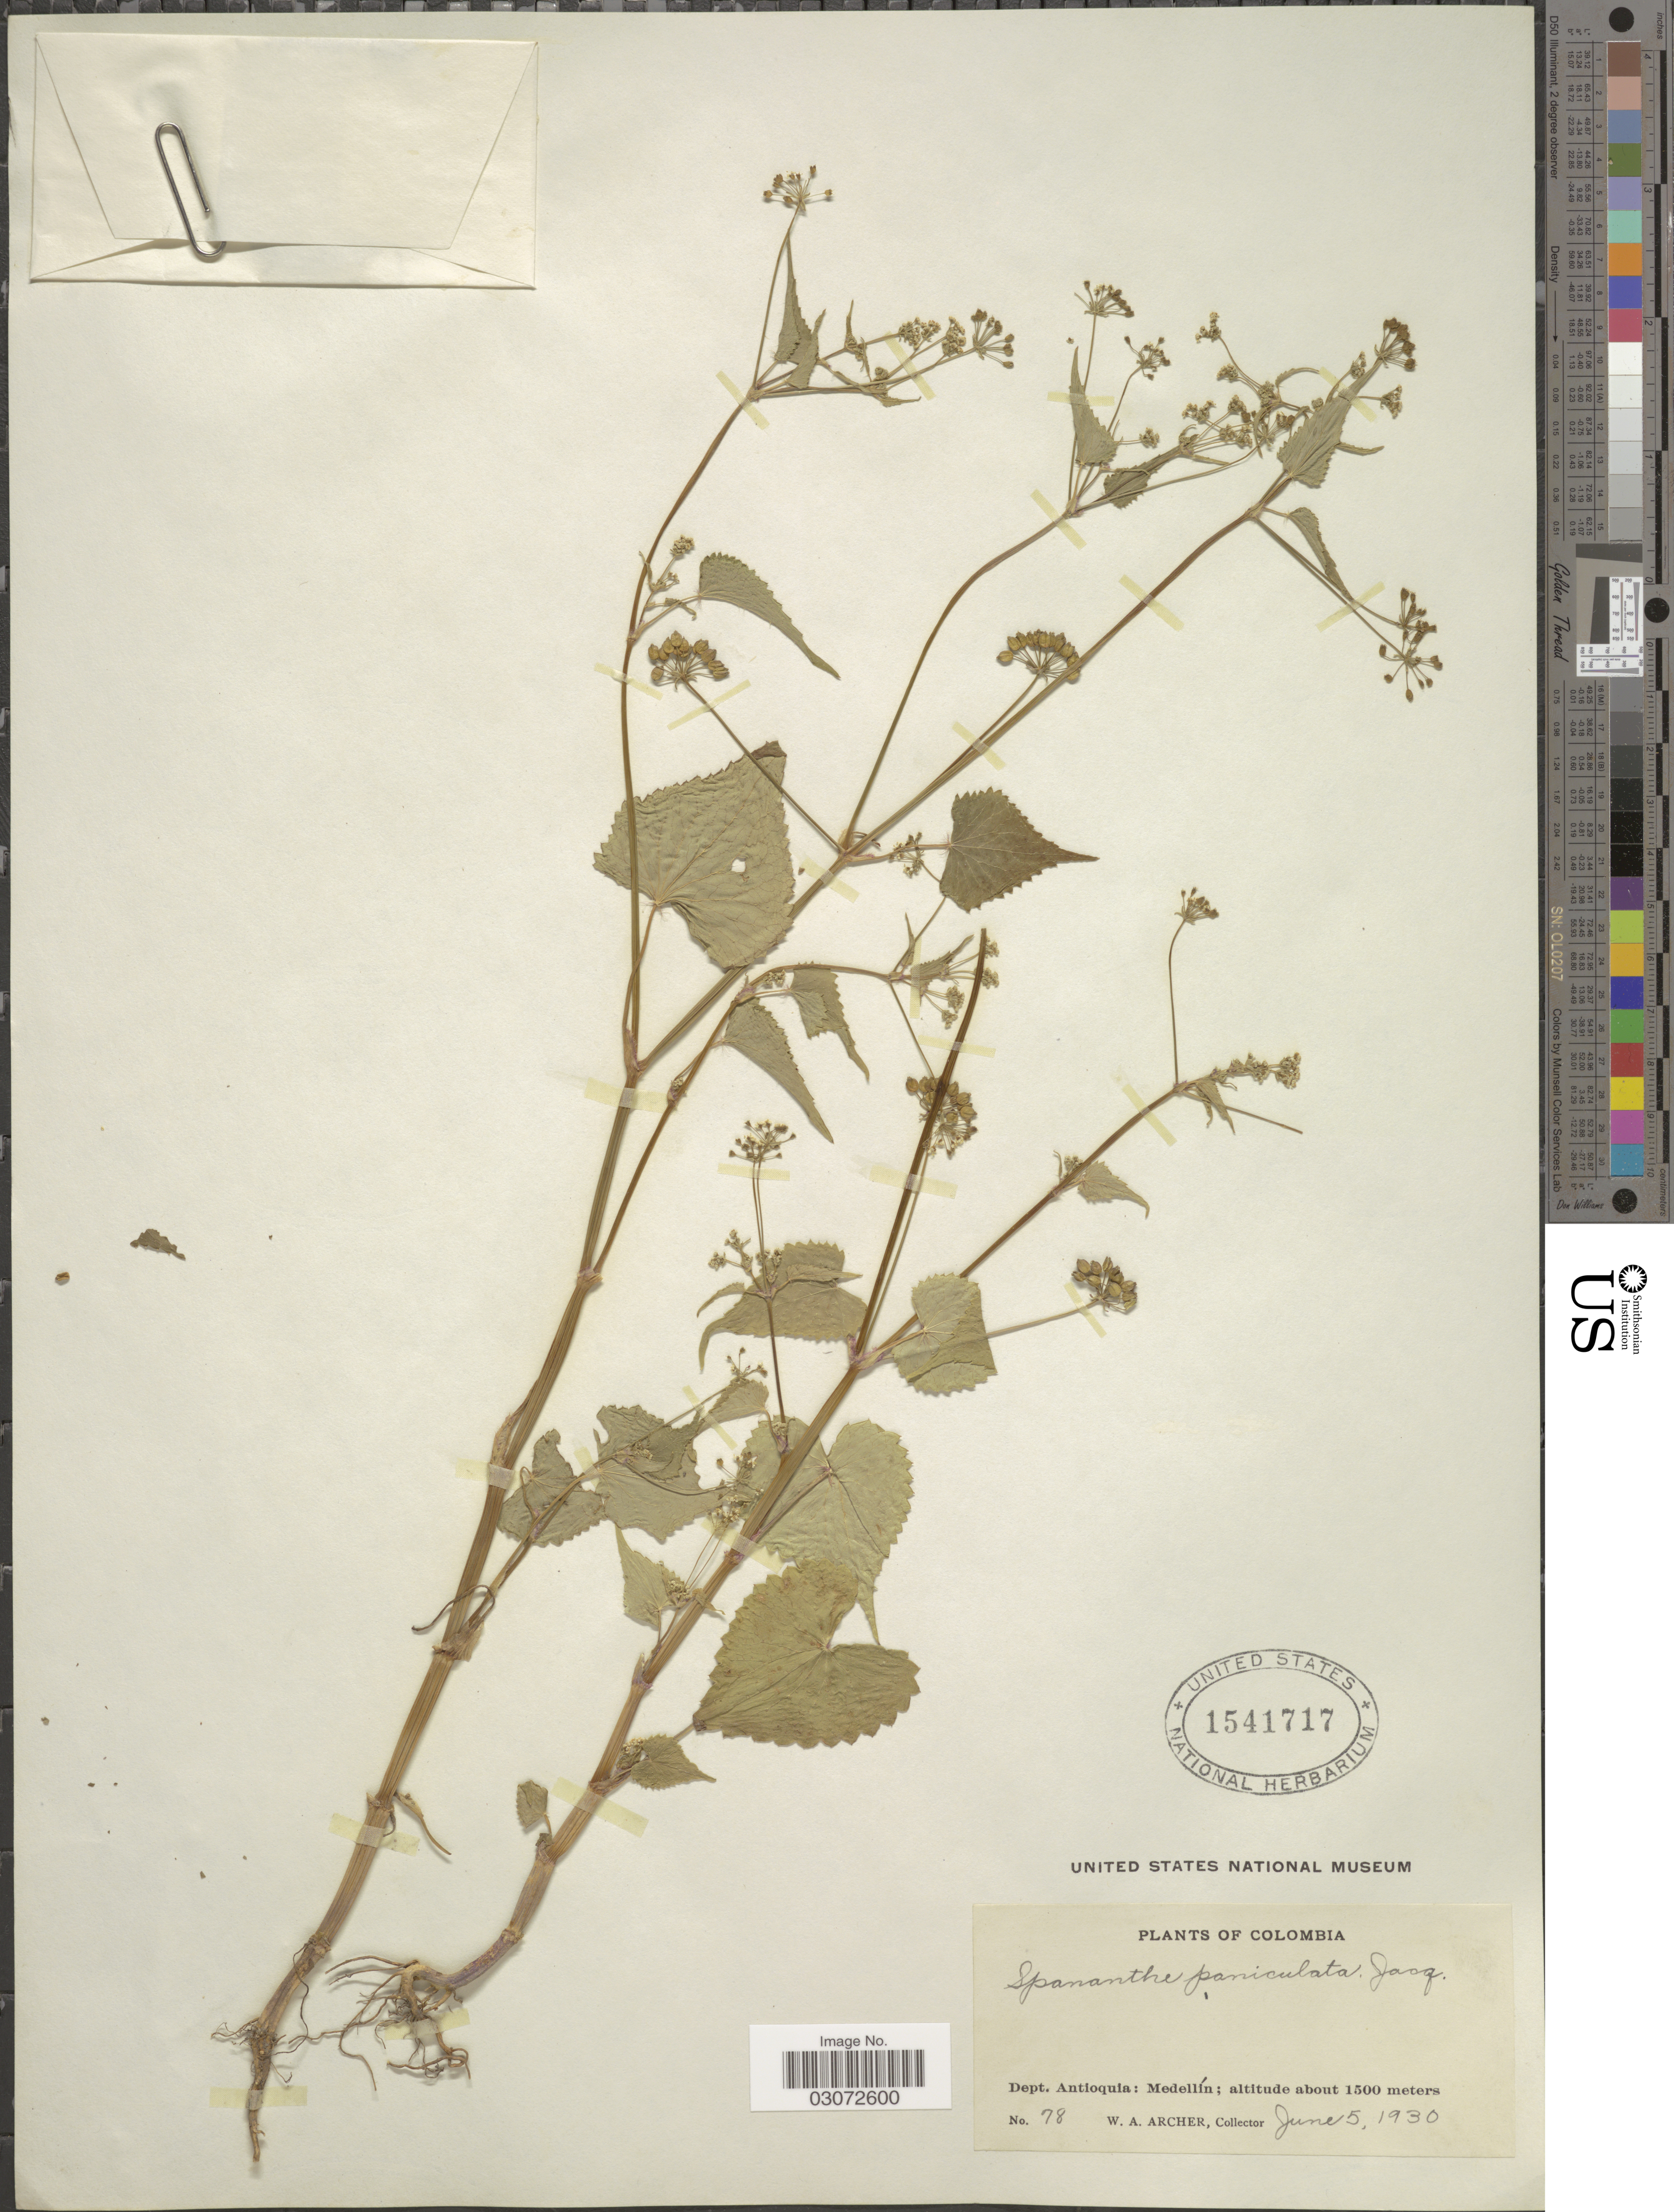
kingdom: Plantae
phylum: Tracheophyta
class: Magnoliopsida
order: Apiales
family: Apiaceae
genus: Spananthe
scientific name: Spananthe paniculata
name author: Jacq.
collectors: W. Archer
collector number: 78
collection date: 1930-06-05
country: Colombia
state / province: Antioquia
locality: Dept. Antioquia: Medellín.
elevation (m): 1500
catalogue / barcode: US 1541717